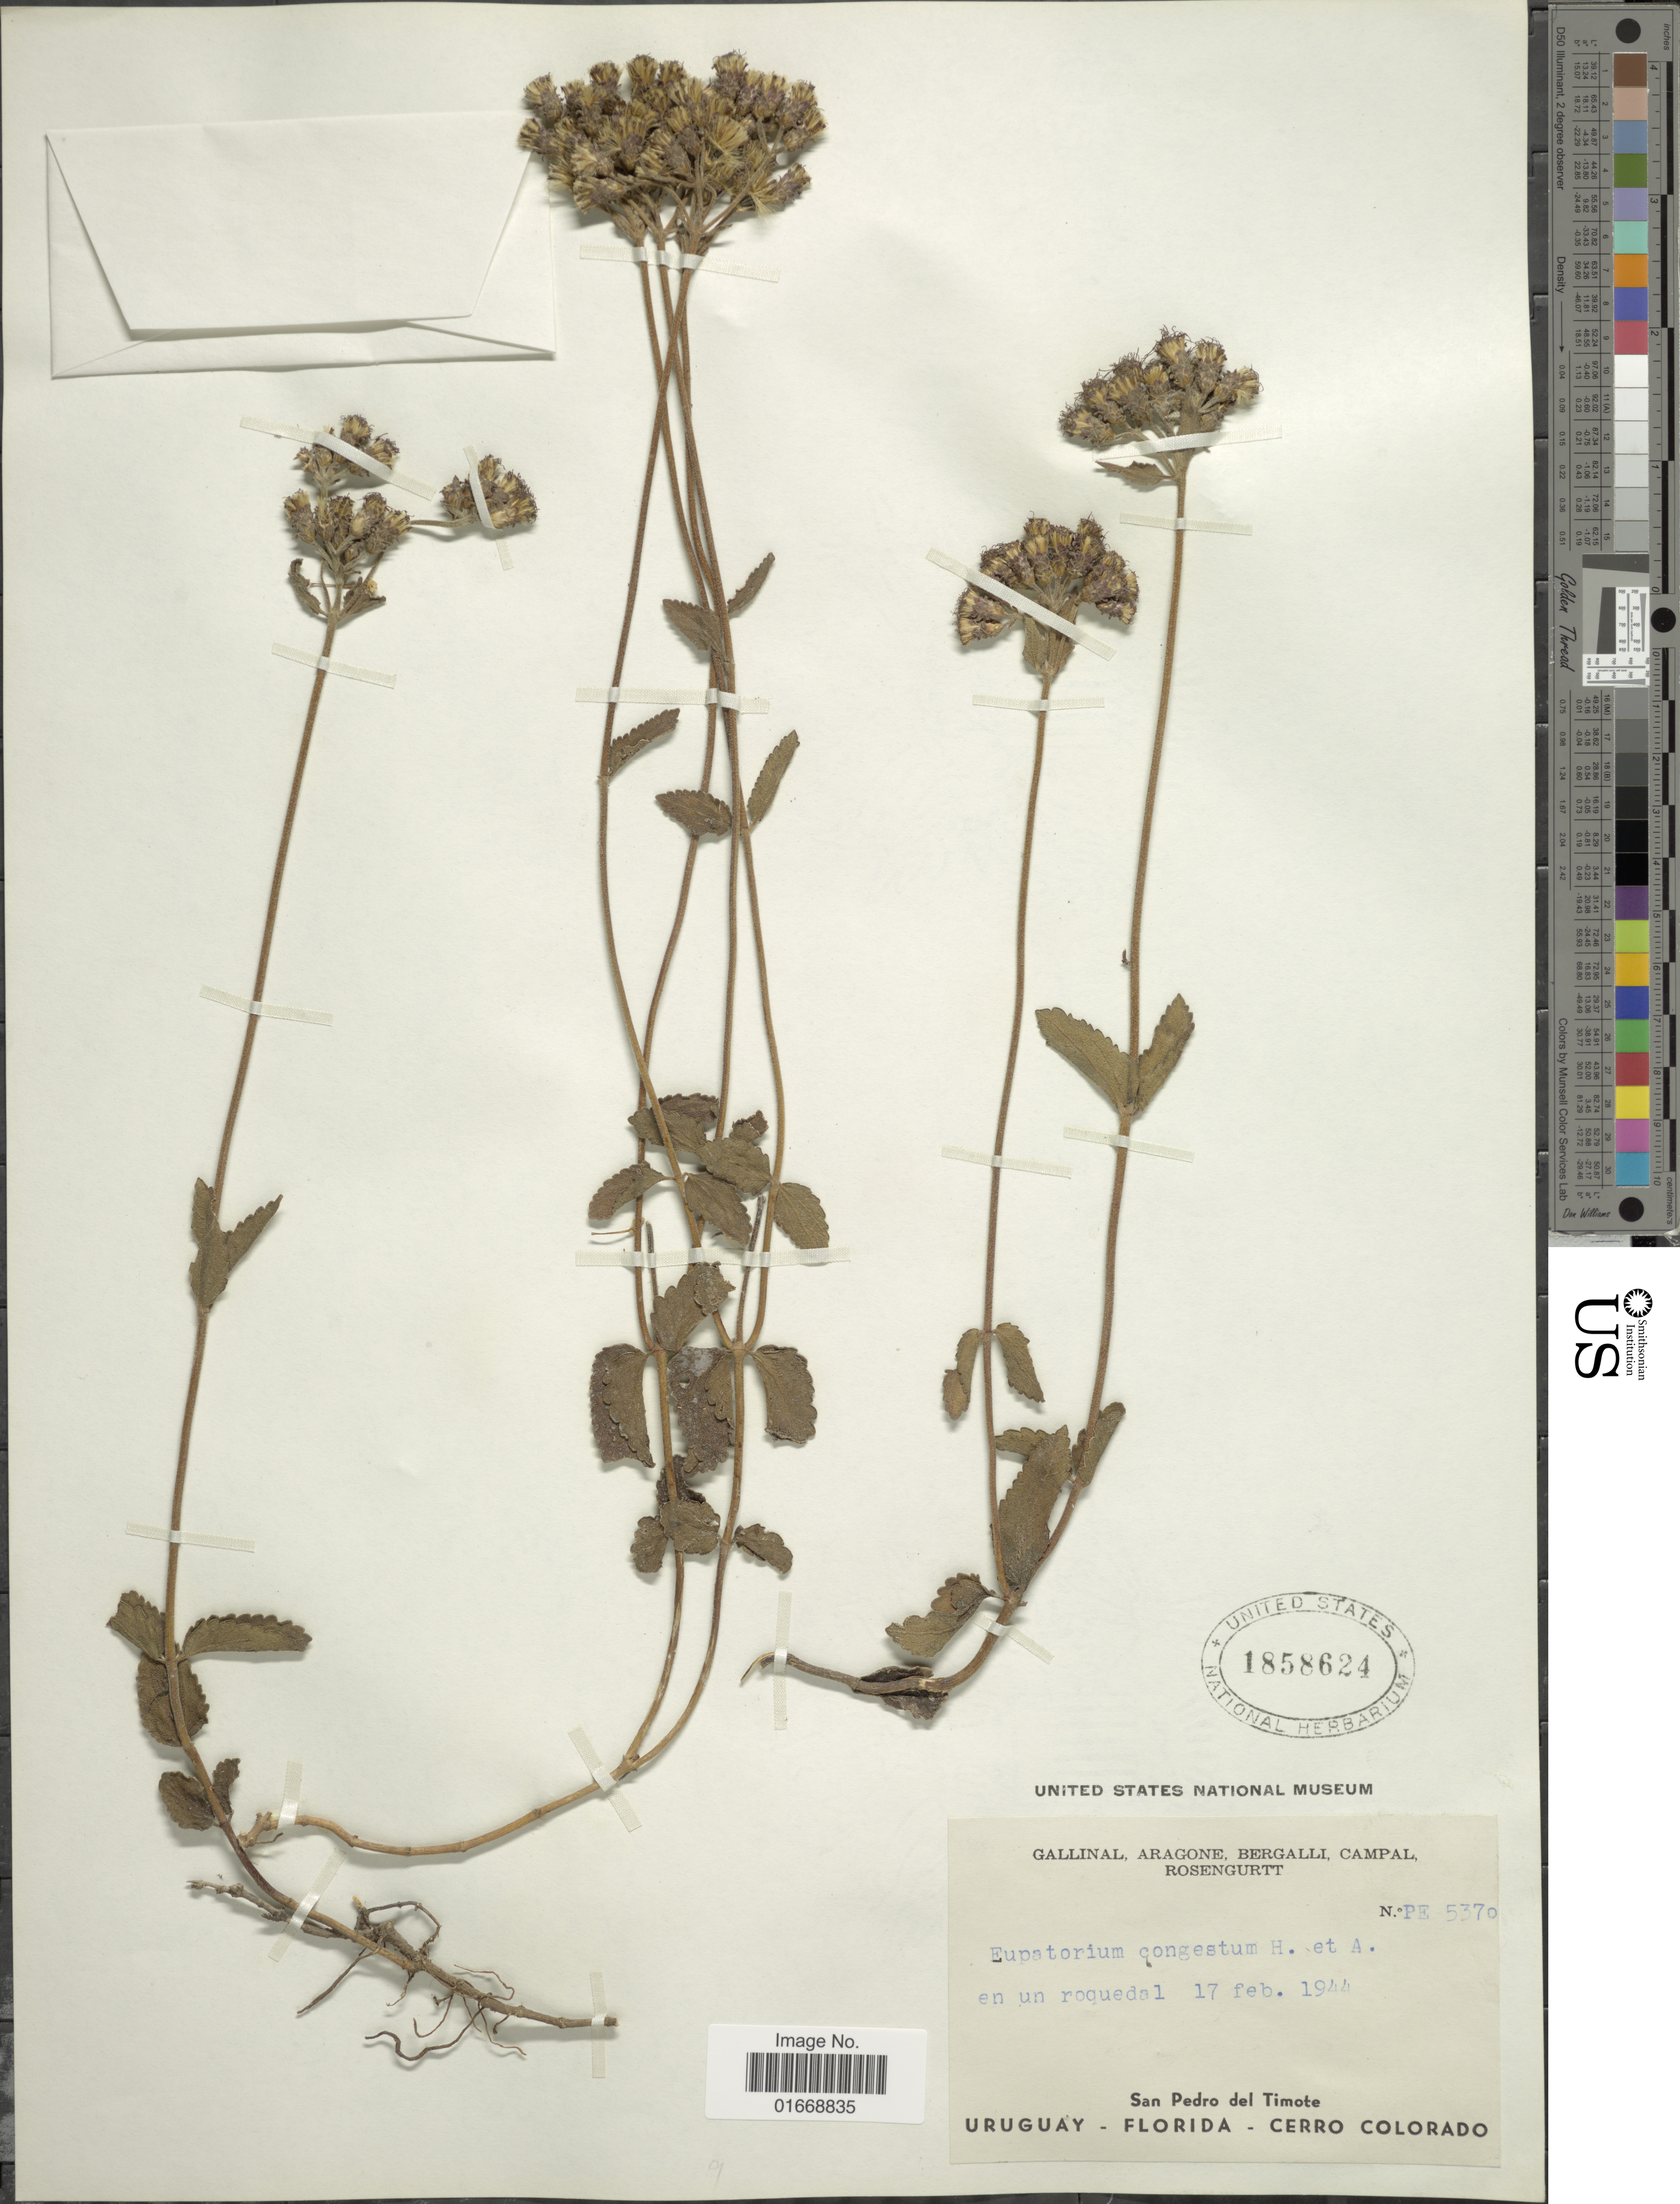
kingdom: Plantae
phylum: Tracheophyta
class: Magnoliopsida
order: Asterales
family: Asteraceae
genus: Chromolaena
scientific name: Chromolaena squarrulosa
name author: (Hook. & Arn.) R.M. King & H. Rob.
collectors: -. Gallinal, -- Aragone, -- Bergalli, -- Campal & Rosengurtt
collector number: PE5370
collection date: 1944-02-17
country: Uruguay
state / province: Florida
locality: San Pedro del Timote, Cerro Colorado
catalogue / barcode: US 1858624